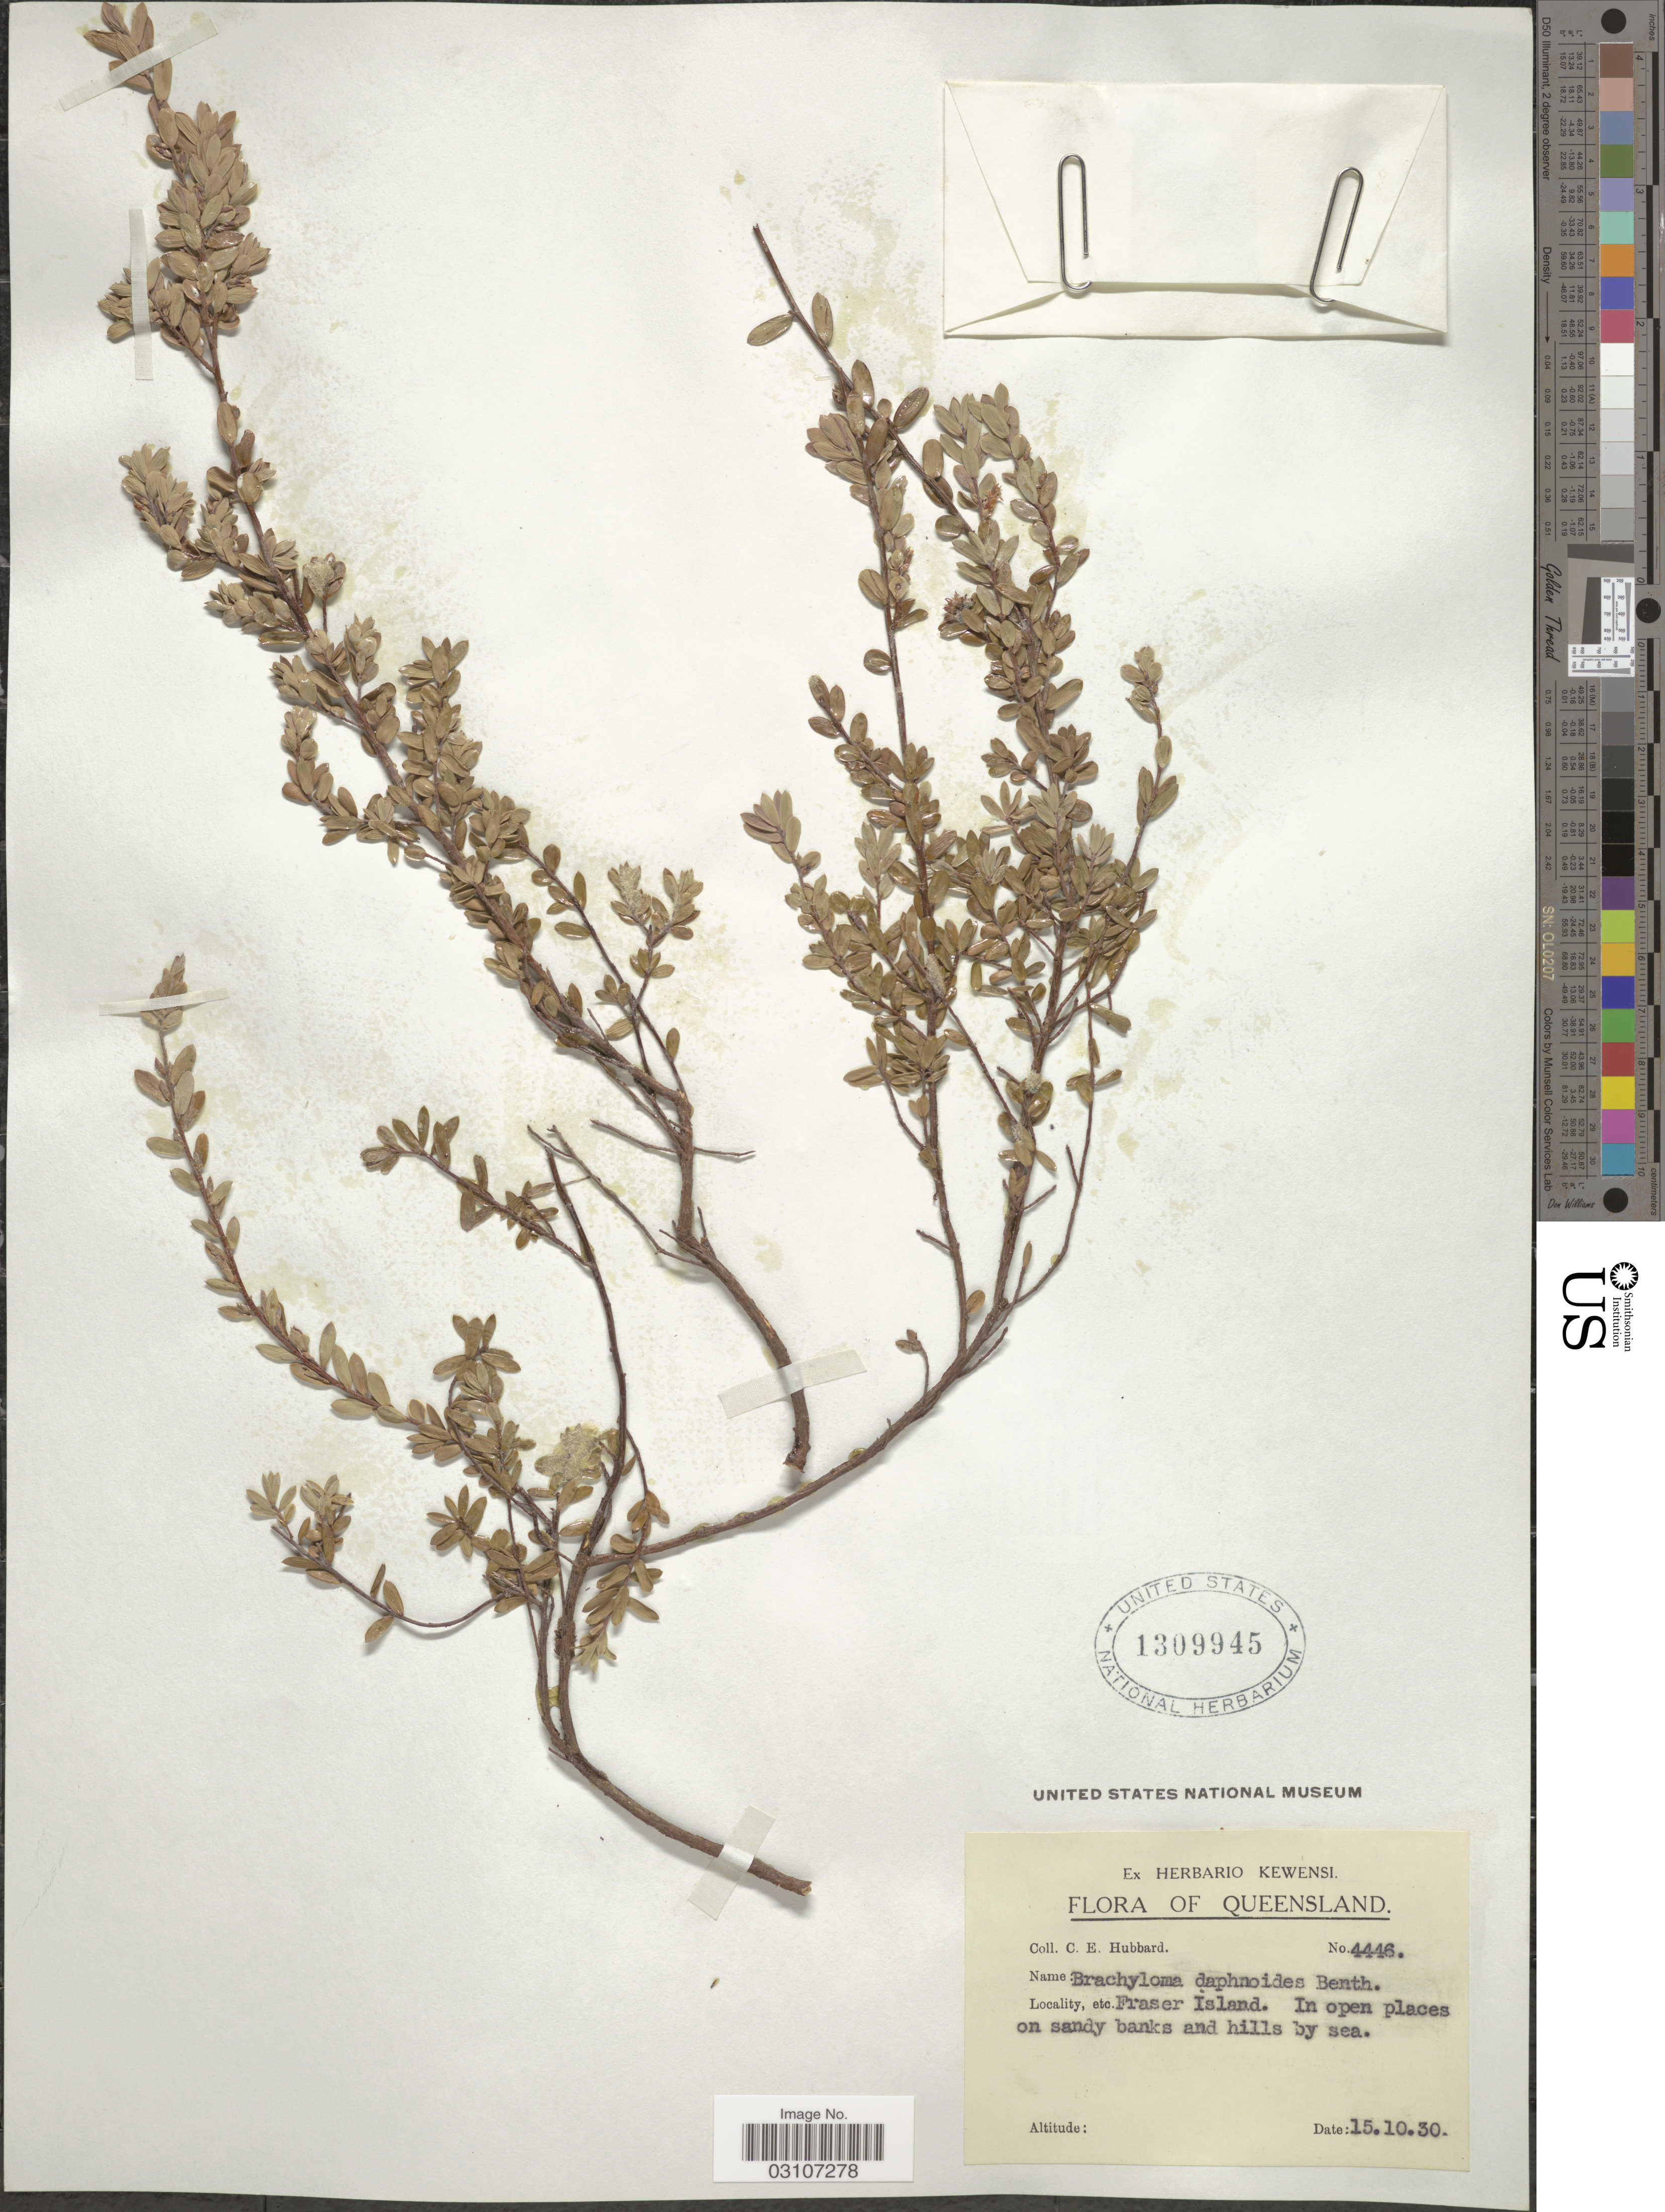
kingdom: Plantae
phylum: Tracheophyta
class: Magnoliopsida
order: Ericales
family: Ericaceae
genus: Brachyloma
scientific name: Brachyloma daphnoides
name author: (Sm.) Benth.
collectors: C. E. Hubbard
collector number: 4446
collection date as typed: Transcribed d/m/y: 15/10/30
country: Australia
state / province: Queensland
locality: Fraser Island.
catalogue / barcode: US 1309945